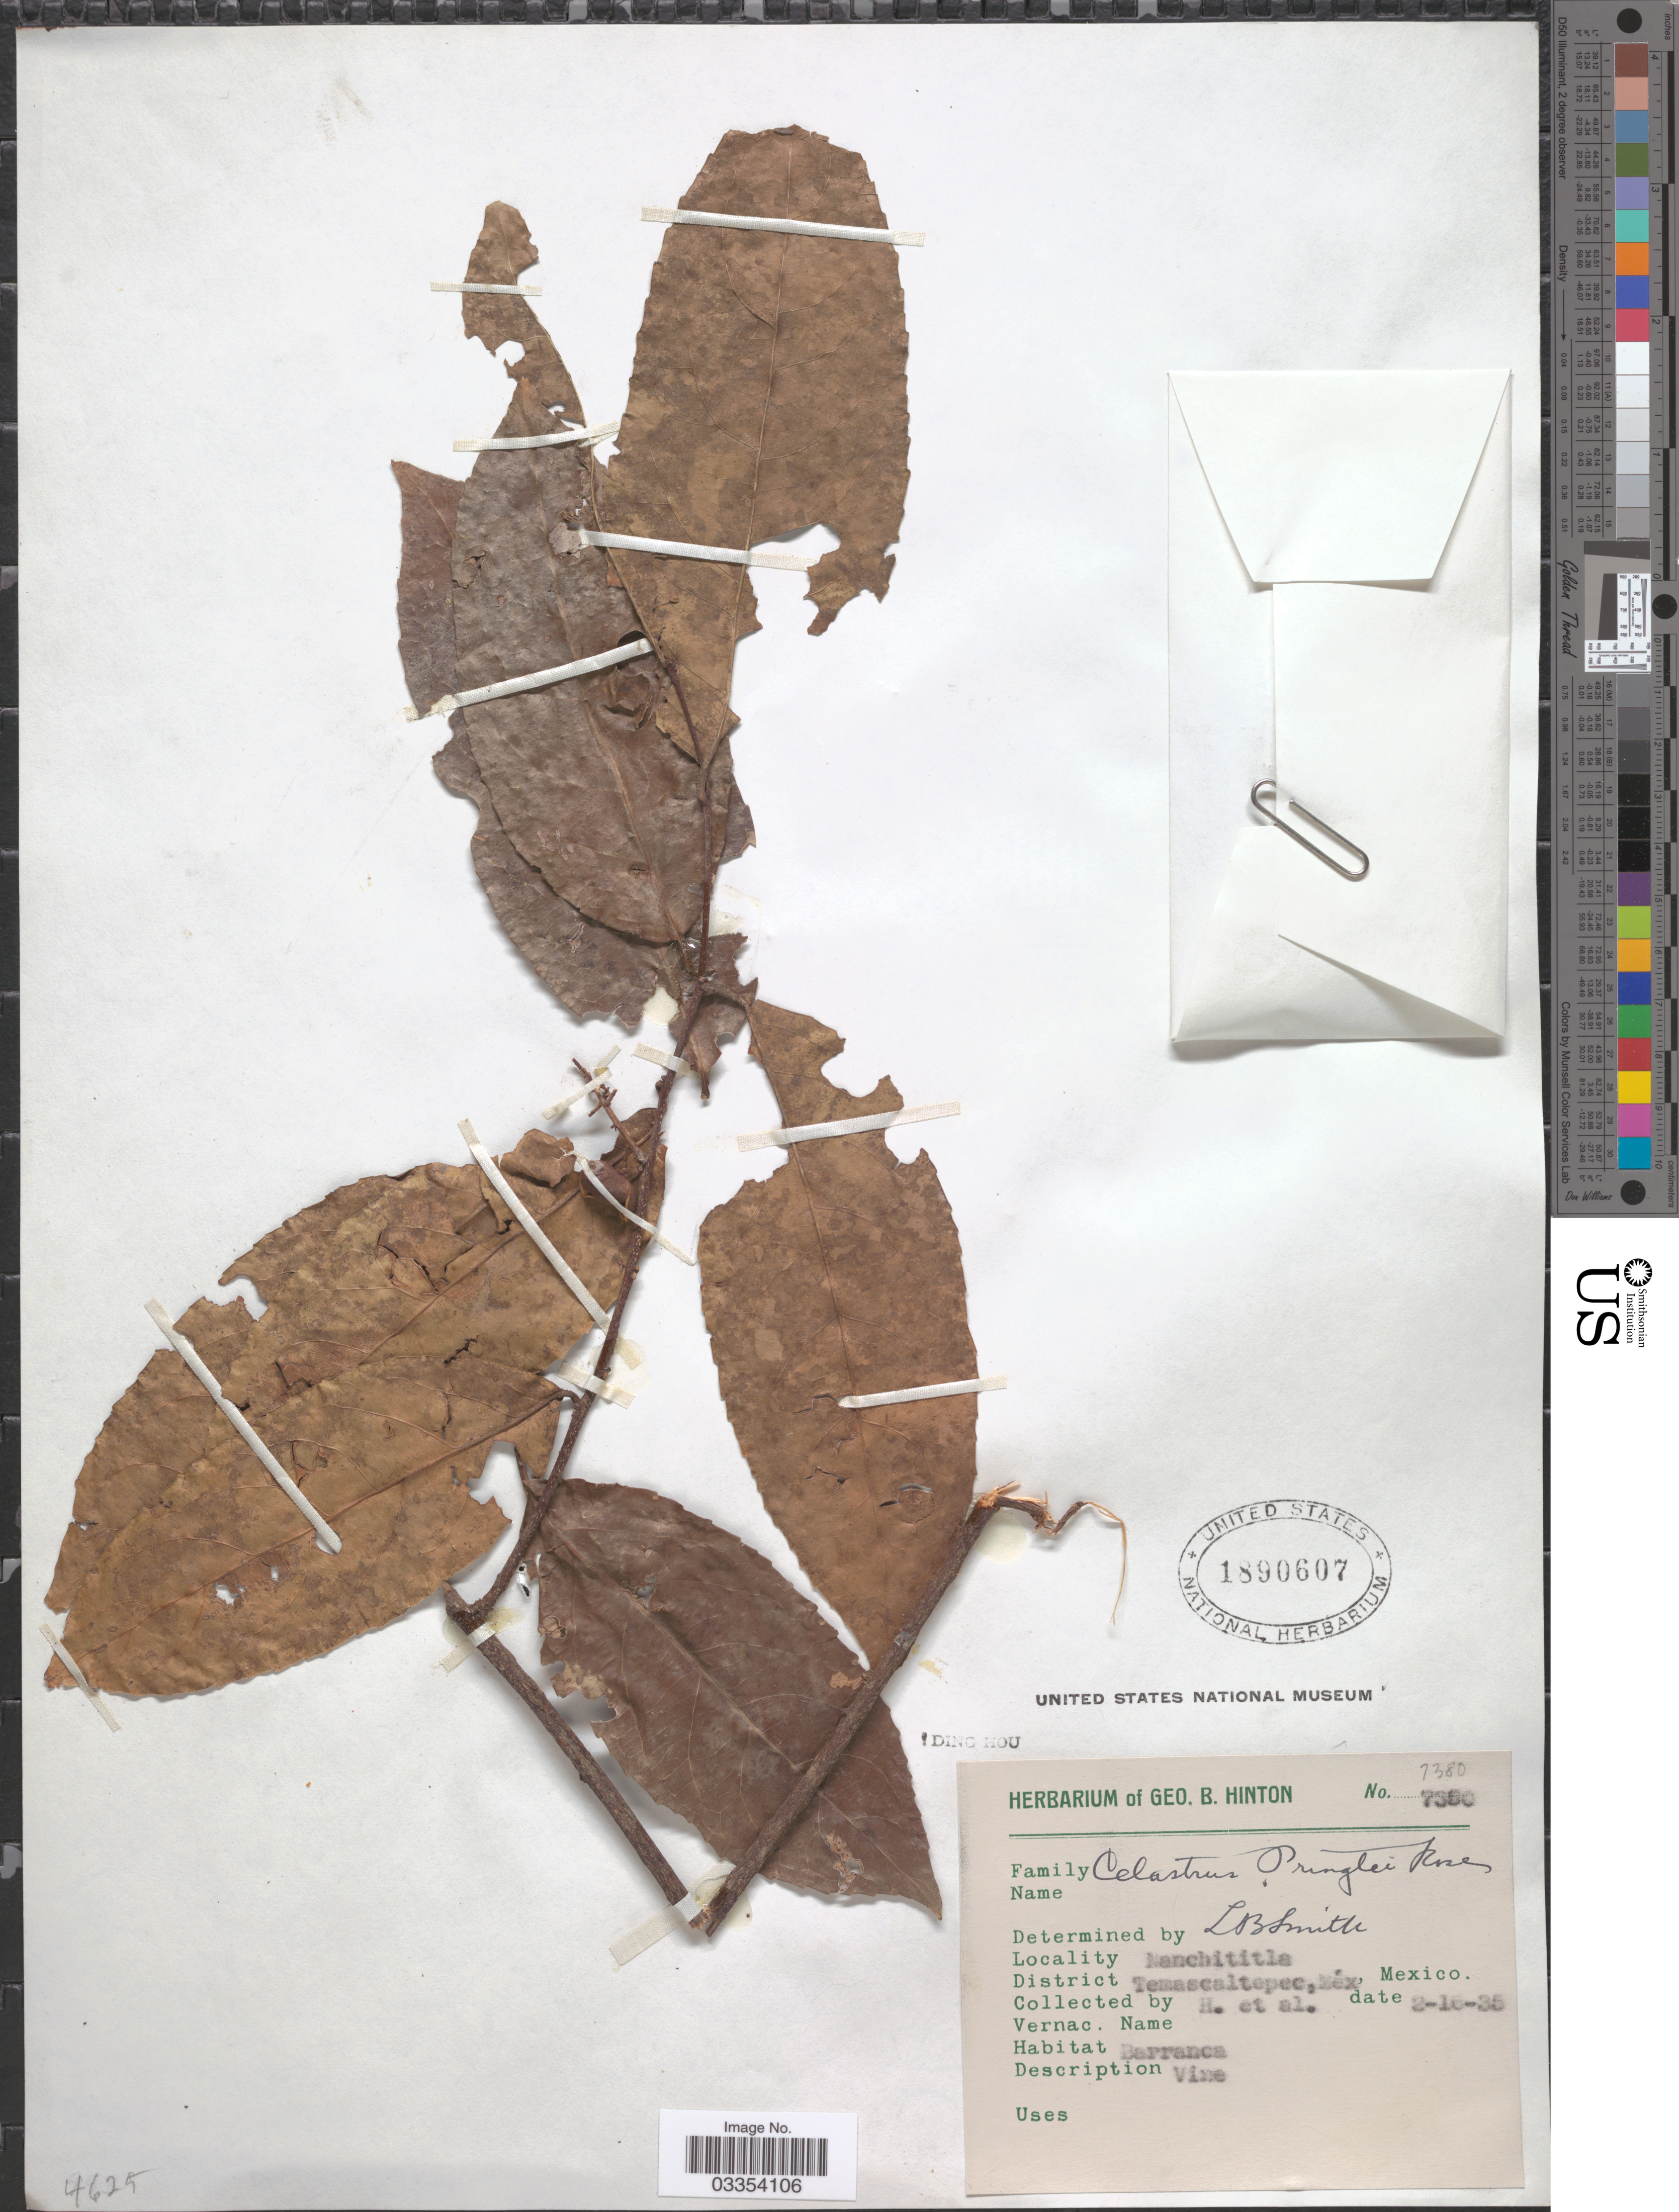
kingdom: Plantae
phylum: Tracheophyta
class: Magnoliopsida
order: Celastrales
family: Celastraceae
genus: Celastrus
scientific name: Celastrus pringlei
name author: Rose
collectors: G. B. Hinton & et al.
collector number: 7380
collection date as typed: Transcribed d/m/y: 16/2/35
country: Mexico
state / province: México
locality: Nanchititla. District Temascaltepec.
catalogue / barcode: US 1890607